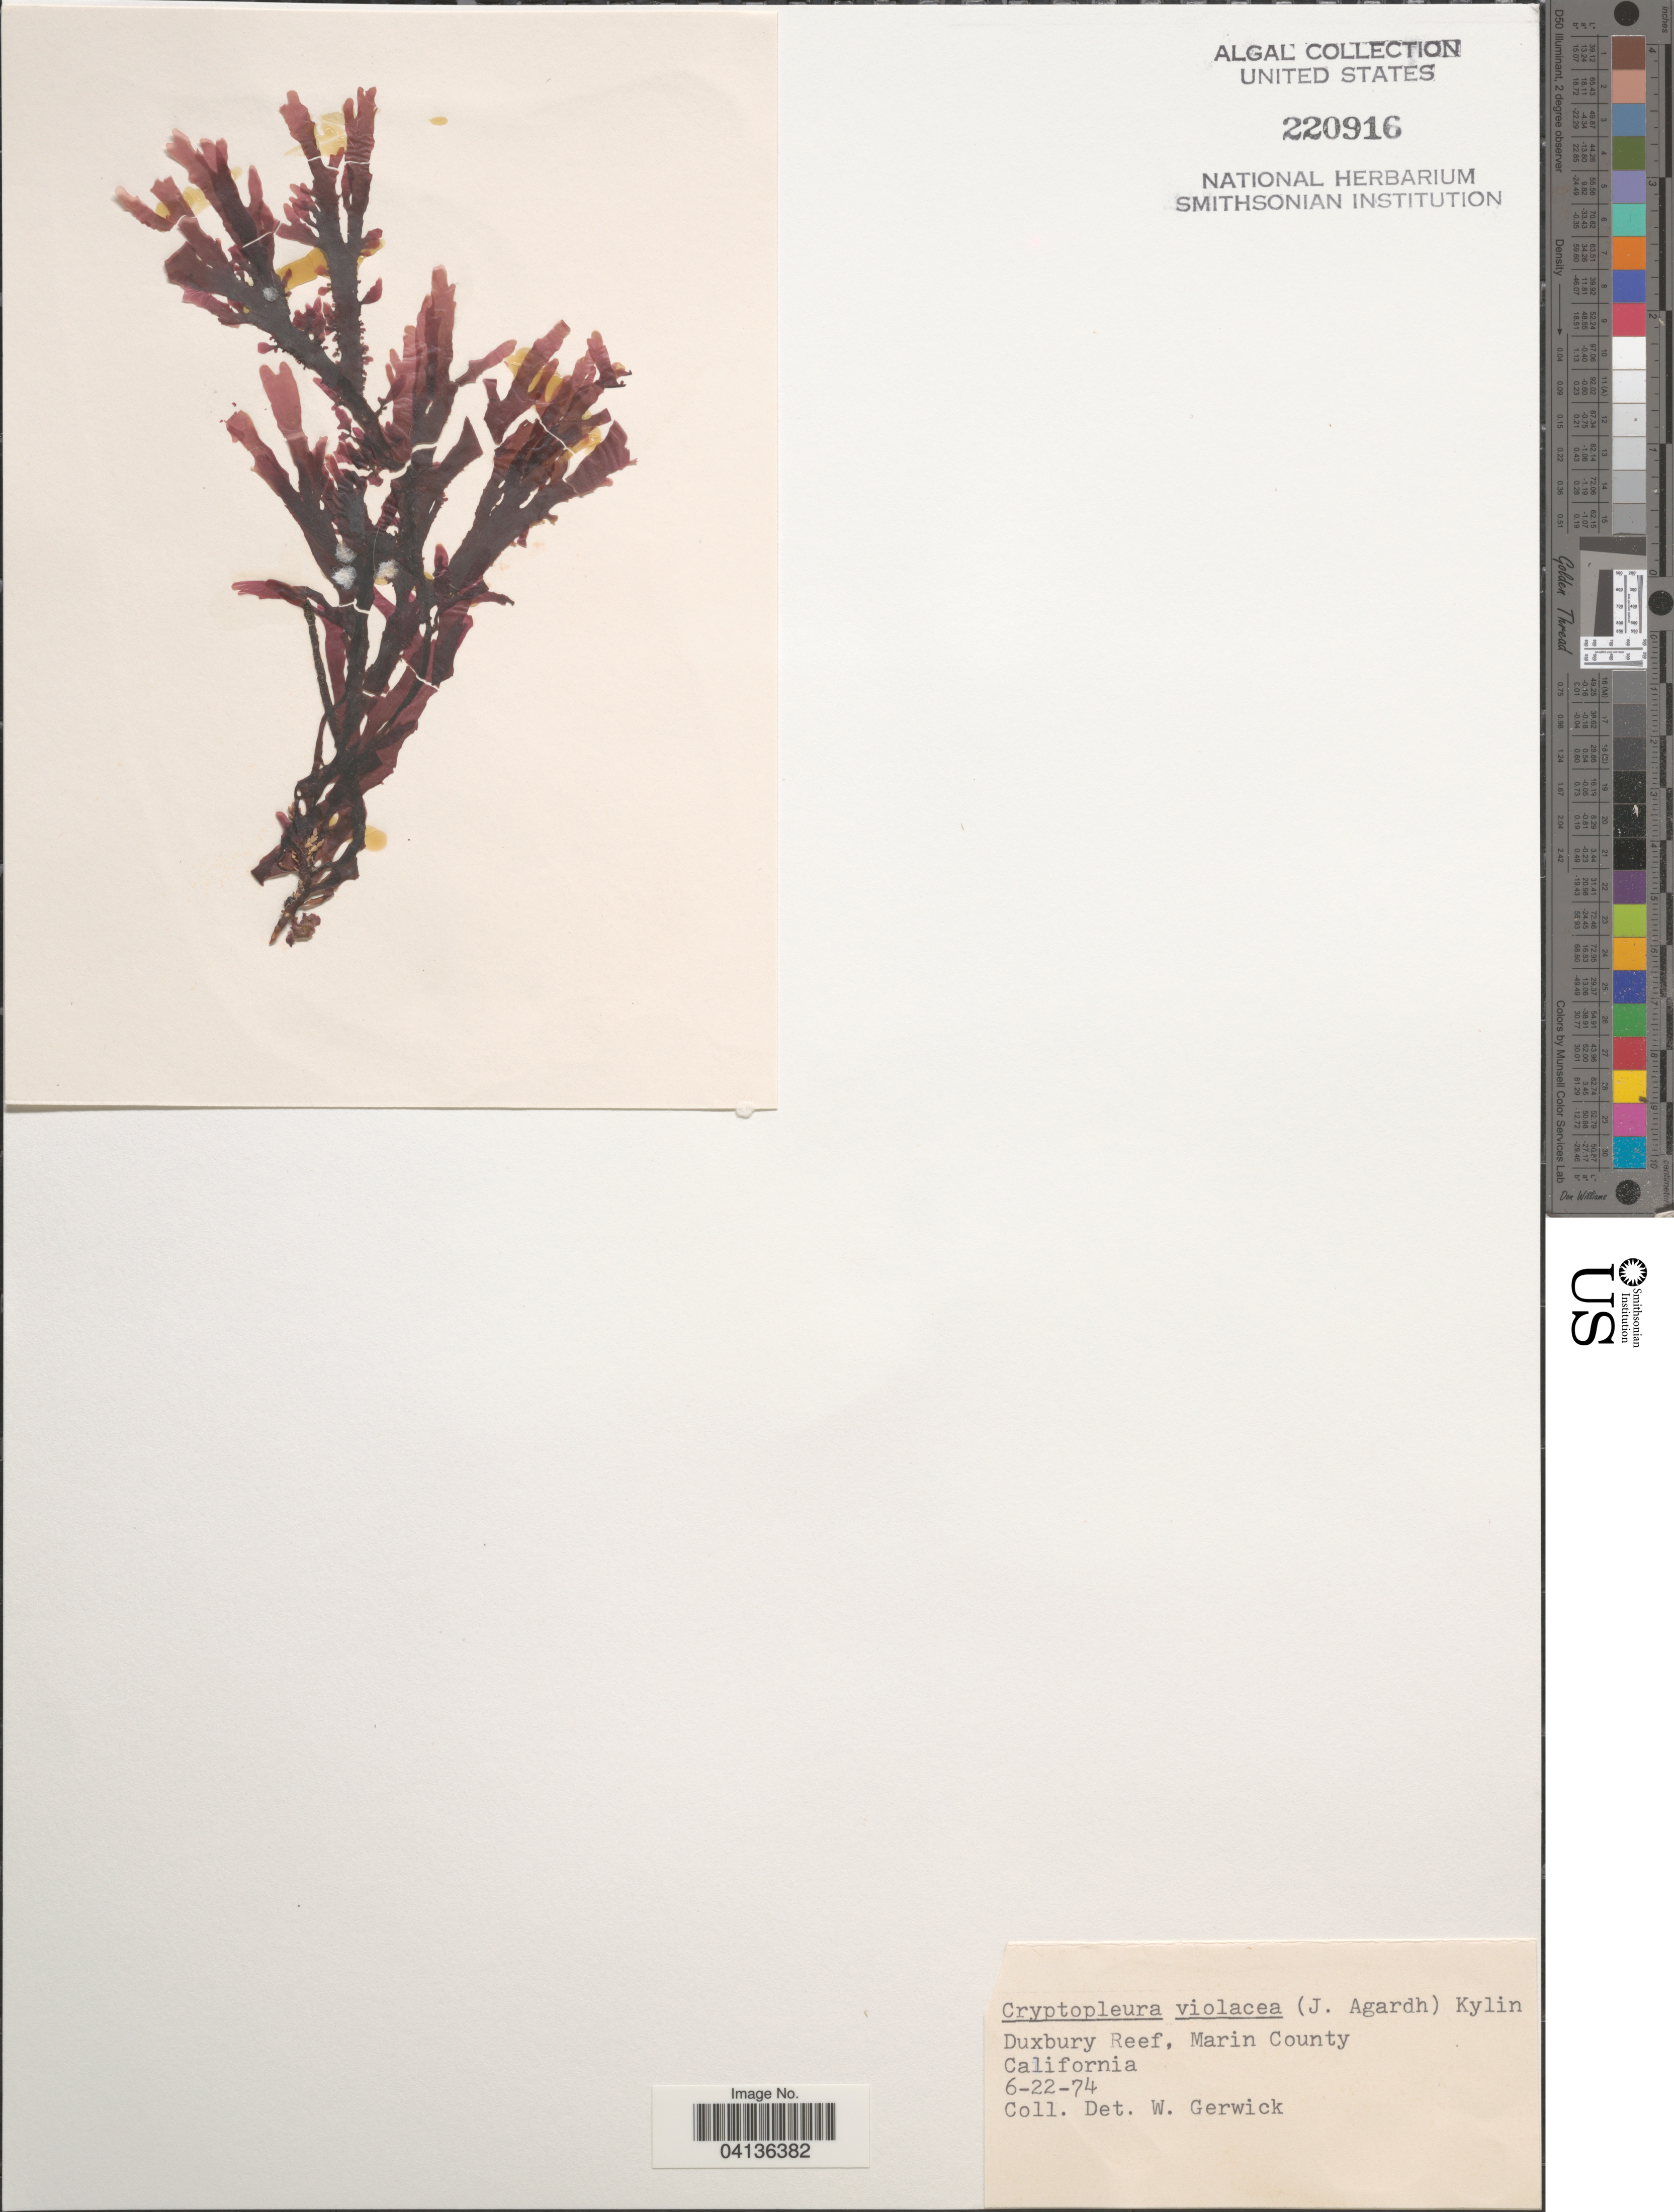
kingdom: Plantae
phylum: Rhodophyta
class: Florideophyceae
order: Ceramiales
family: Delesseriaceae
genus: Cryptopleura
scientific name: Cryptopleura violacea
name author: (J. Ag.) Kylin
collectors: W. Gerwick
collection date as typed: Transcribed d/m/y: 22/6/74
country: United States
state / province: California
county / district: Marin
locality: Duxbury Reef, Marin County.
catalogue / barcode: US 220916